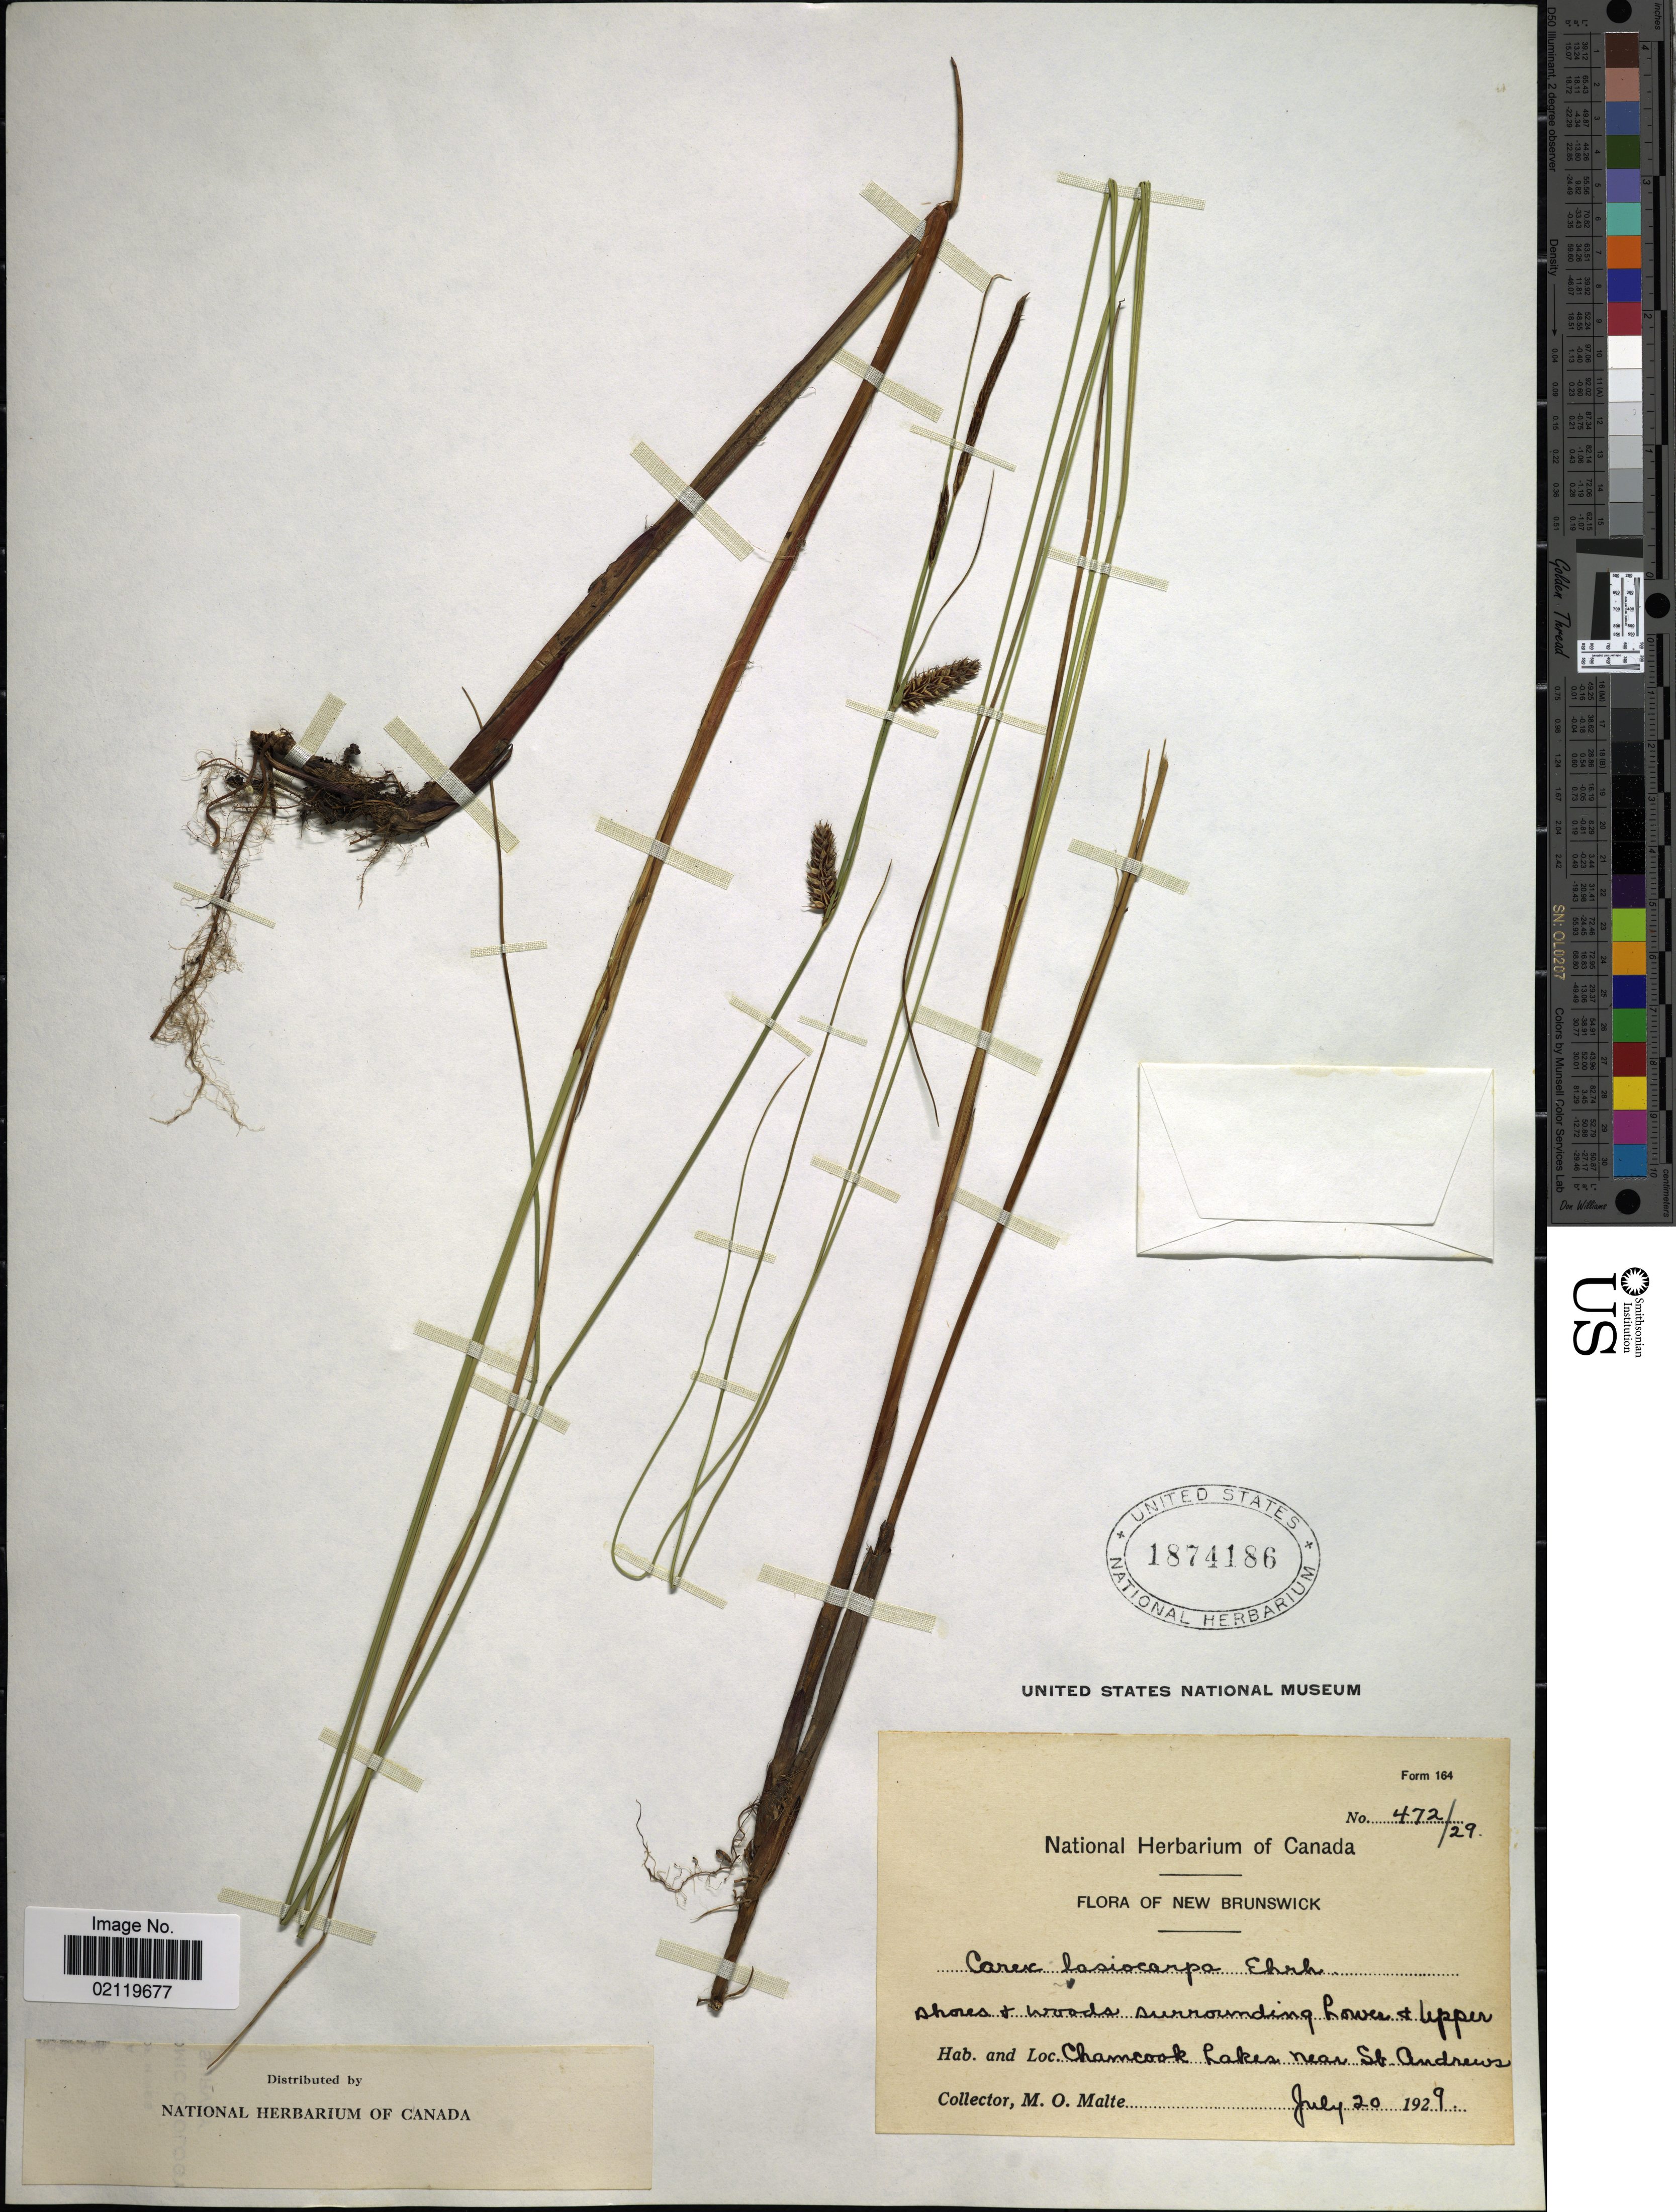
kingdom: Plantae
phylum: Tracheophyta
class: Liliopsida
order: Poales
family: Cyperaceae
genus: Carex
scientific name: Carex lasiocarpa var. americana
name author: Fernald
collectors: M. O. Malte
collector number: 472/29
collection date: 1929-07-20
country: Canada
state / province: New Brunswick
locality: Shores + woods surrounding Lower + Upper Chamcook Lakes near St. Andrews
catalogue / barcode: US 1874186